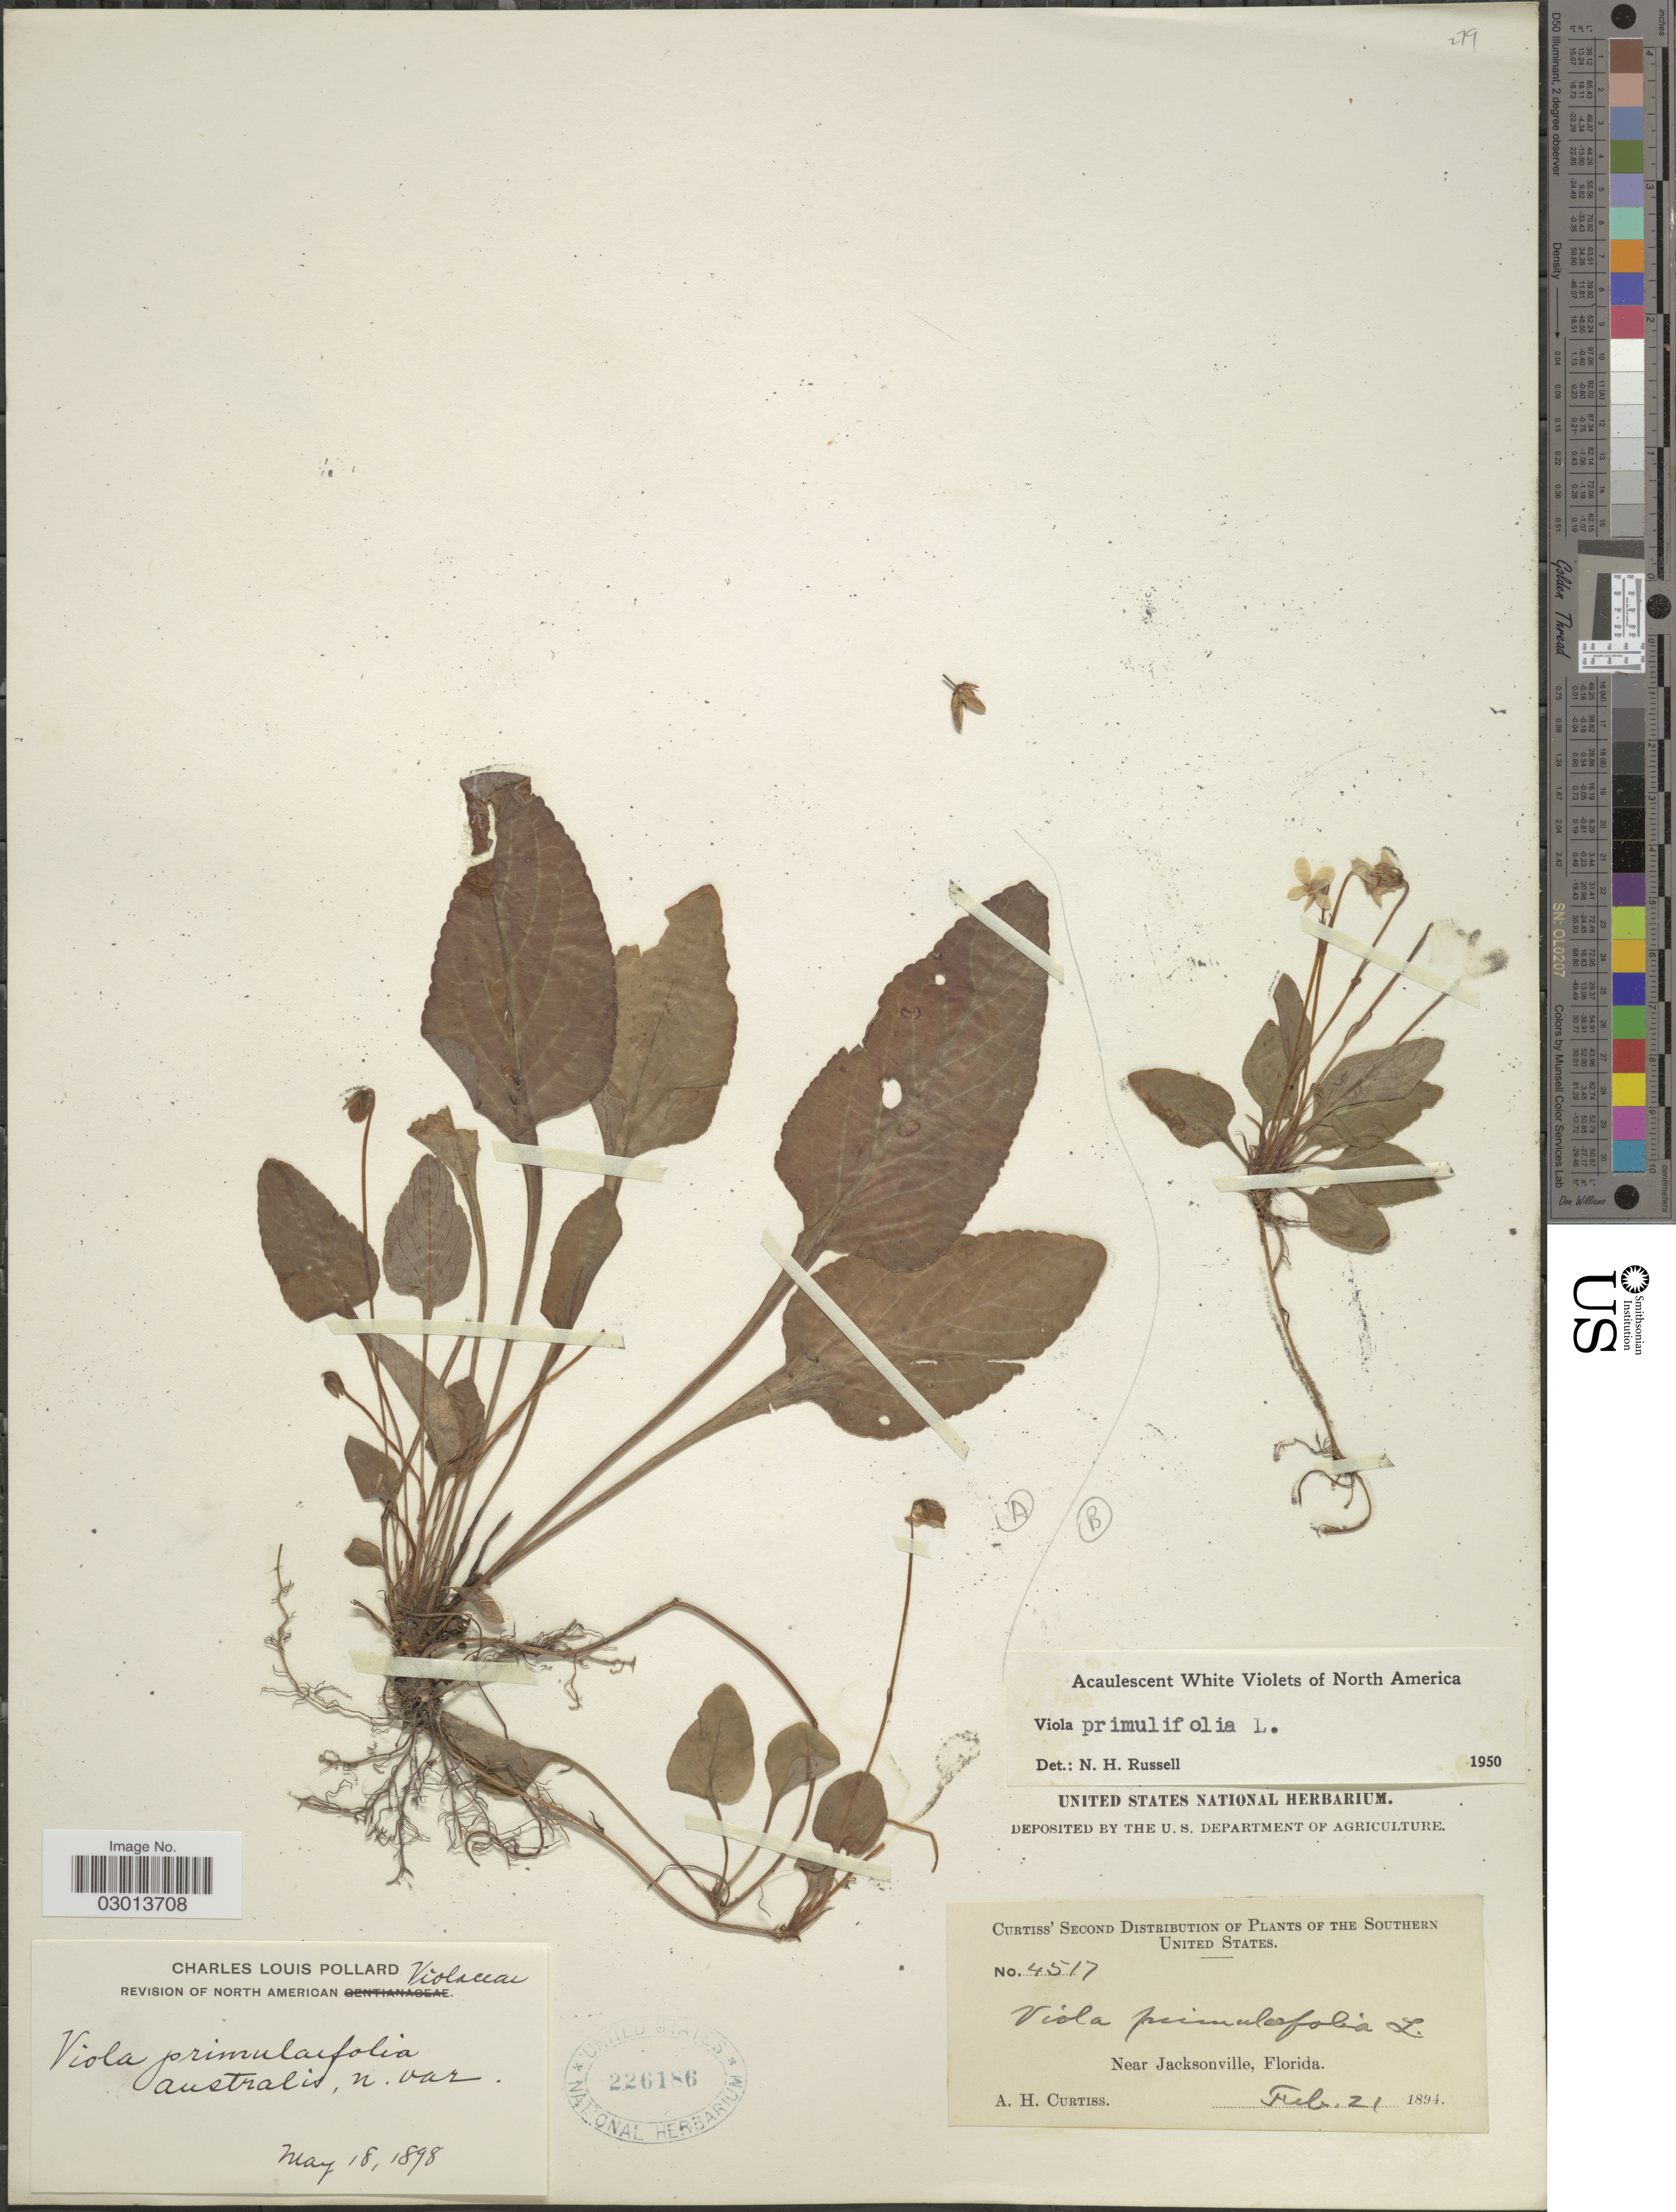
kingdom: Plantae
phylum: Tracheophyta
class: Magnoliopsida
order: Malpighiales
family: Violaceae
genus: Viola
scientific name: Viola primulifolia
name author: L.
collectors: A. H. Curtiss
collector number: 4517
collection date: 1894-02-21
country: United States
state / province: Florida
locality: Southern United States. Near Jacksonville.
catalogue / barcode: US 226186